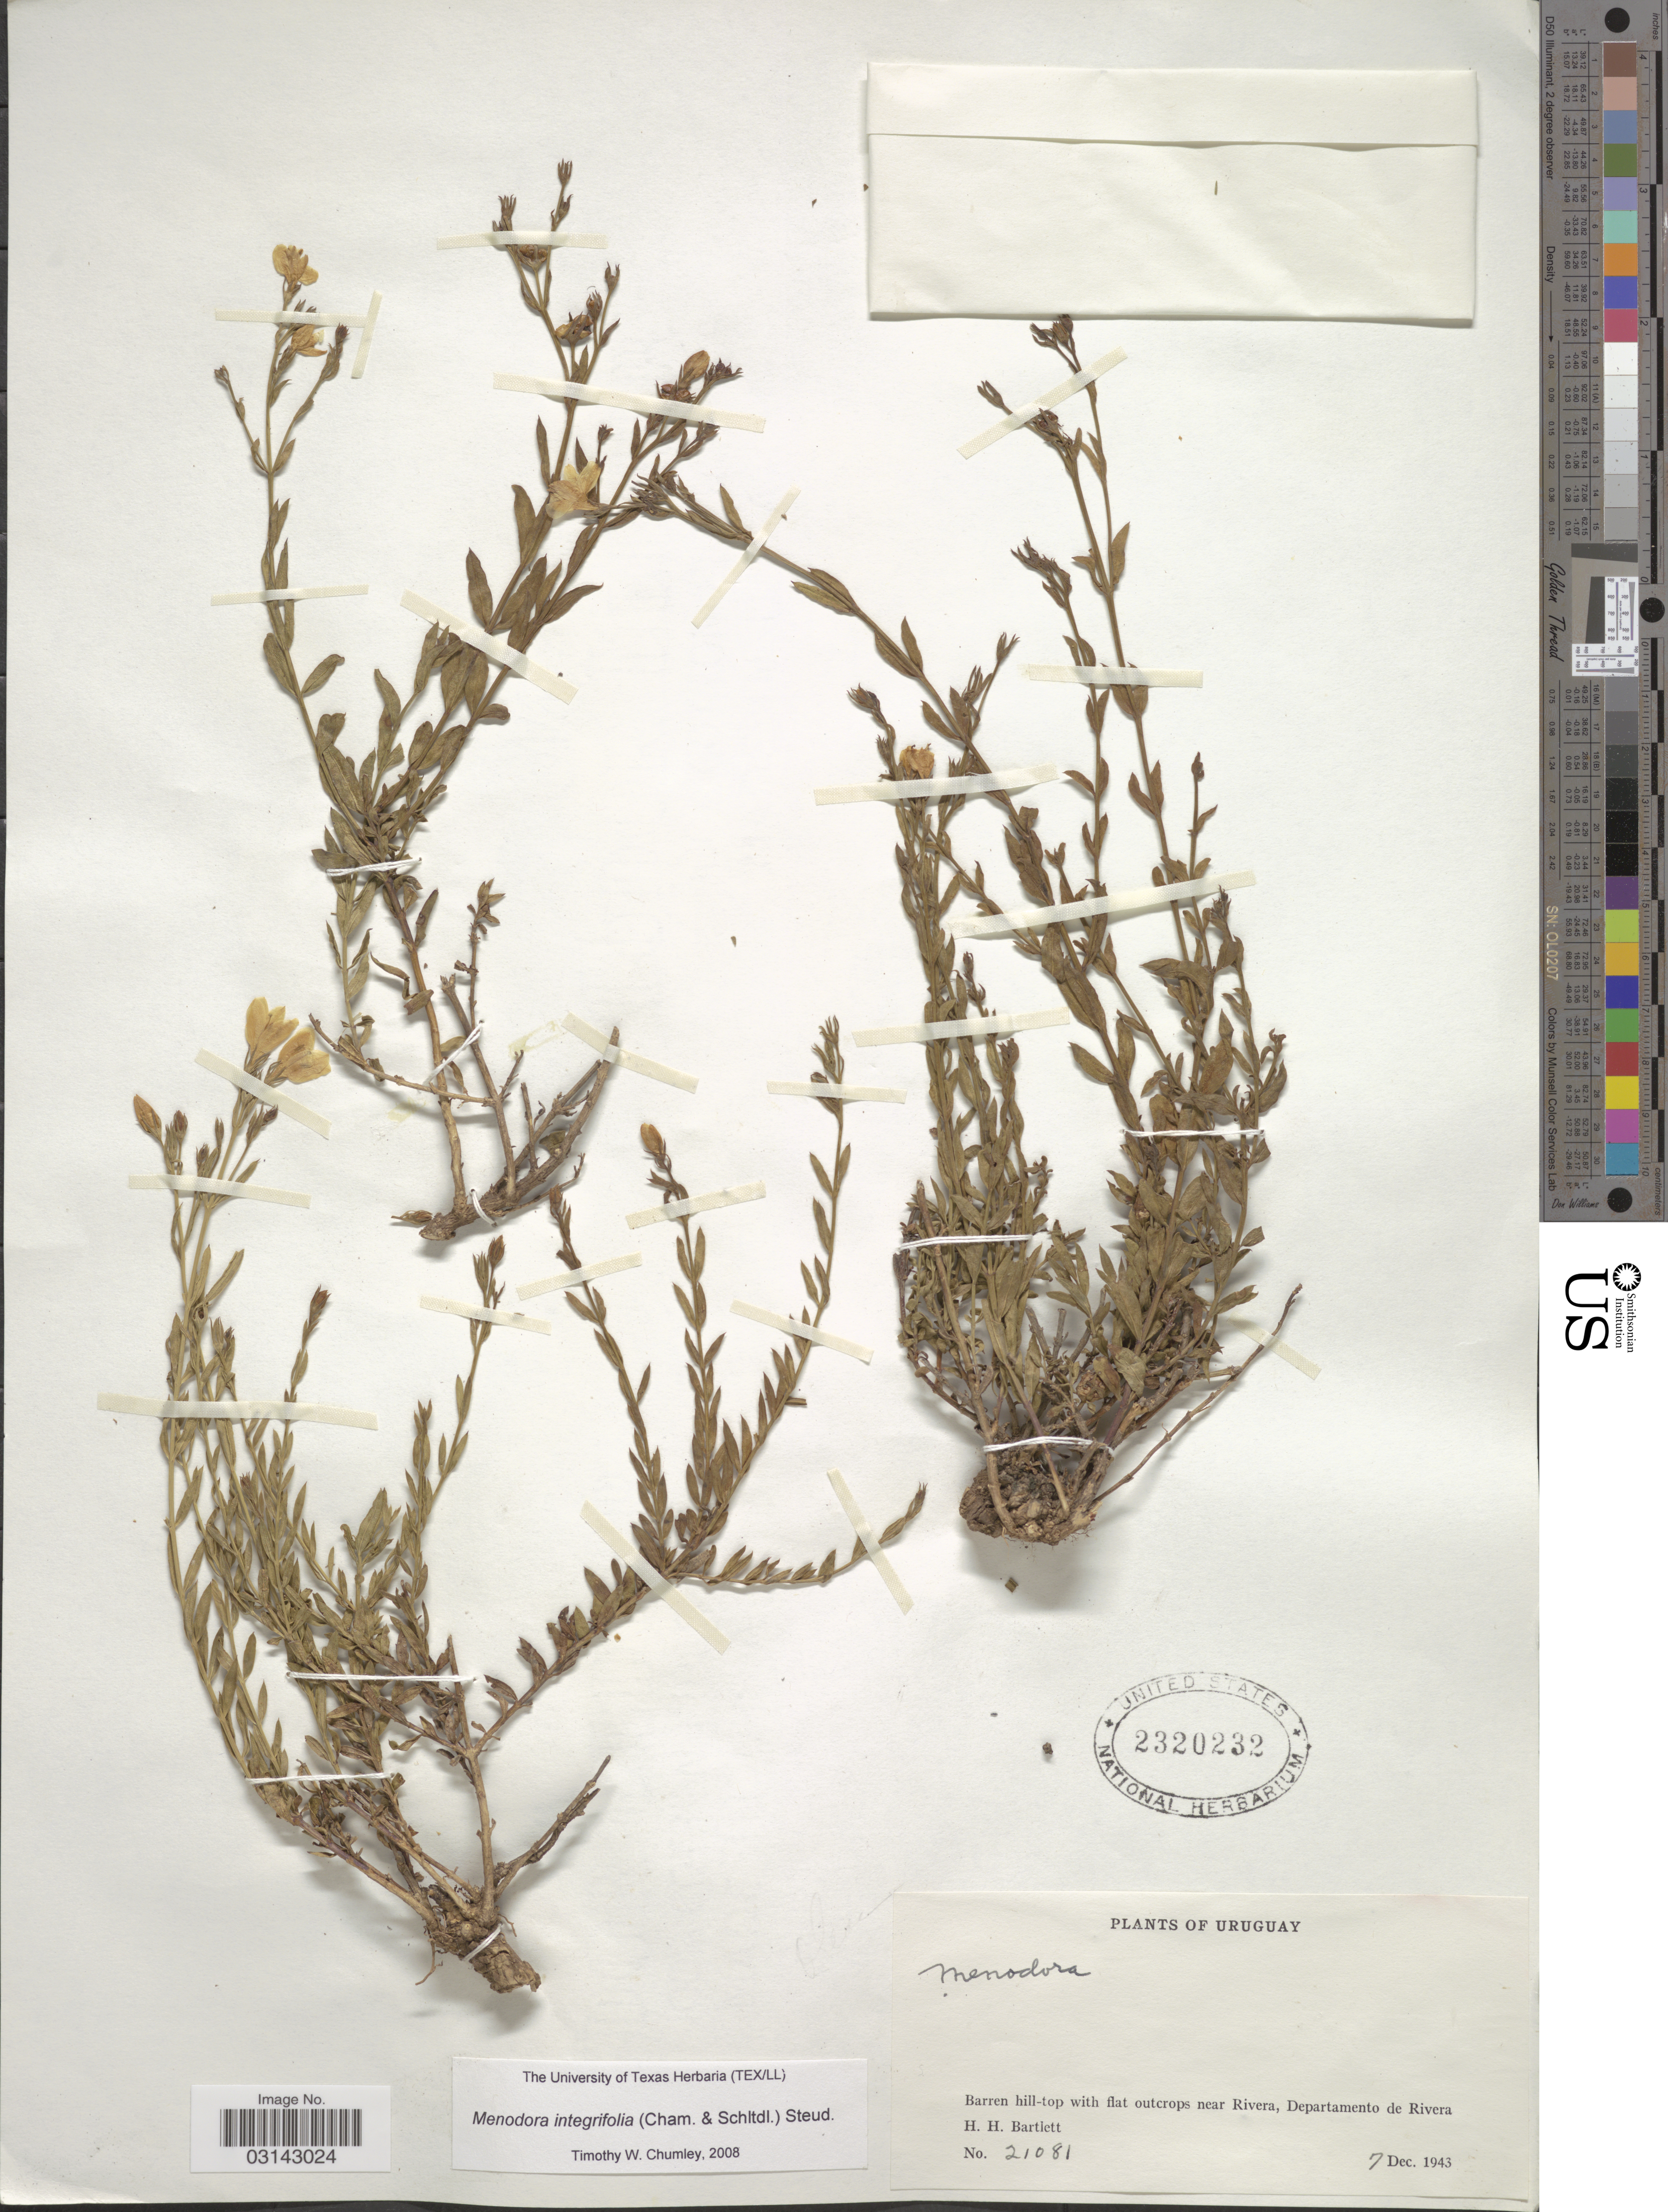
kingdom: Plantae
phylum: Tracheophyta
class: Magnoliopsida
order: Lamiales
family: Oleaceae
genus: Menodora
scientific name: Menodora integrifolia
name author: (Cham. & Schltdl.) Steud.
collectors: H. H. Bartlett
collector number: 21081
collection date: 1943-12-07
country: Uruguay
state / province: Rivera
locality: Barren hill-top with flat outcrops near Rivera, Departamento de Rivera.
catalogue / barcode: US 2320232